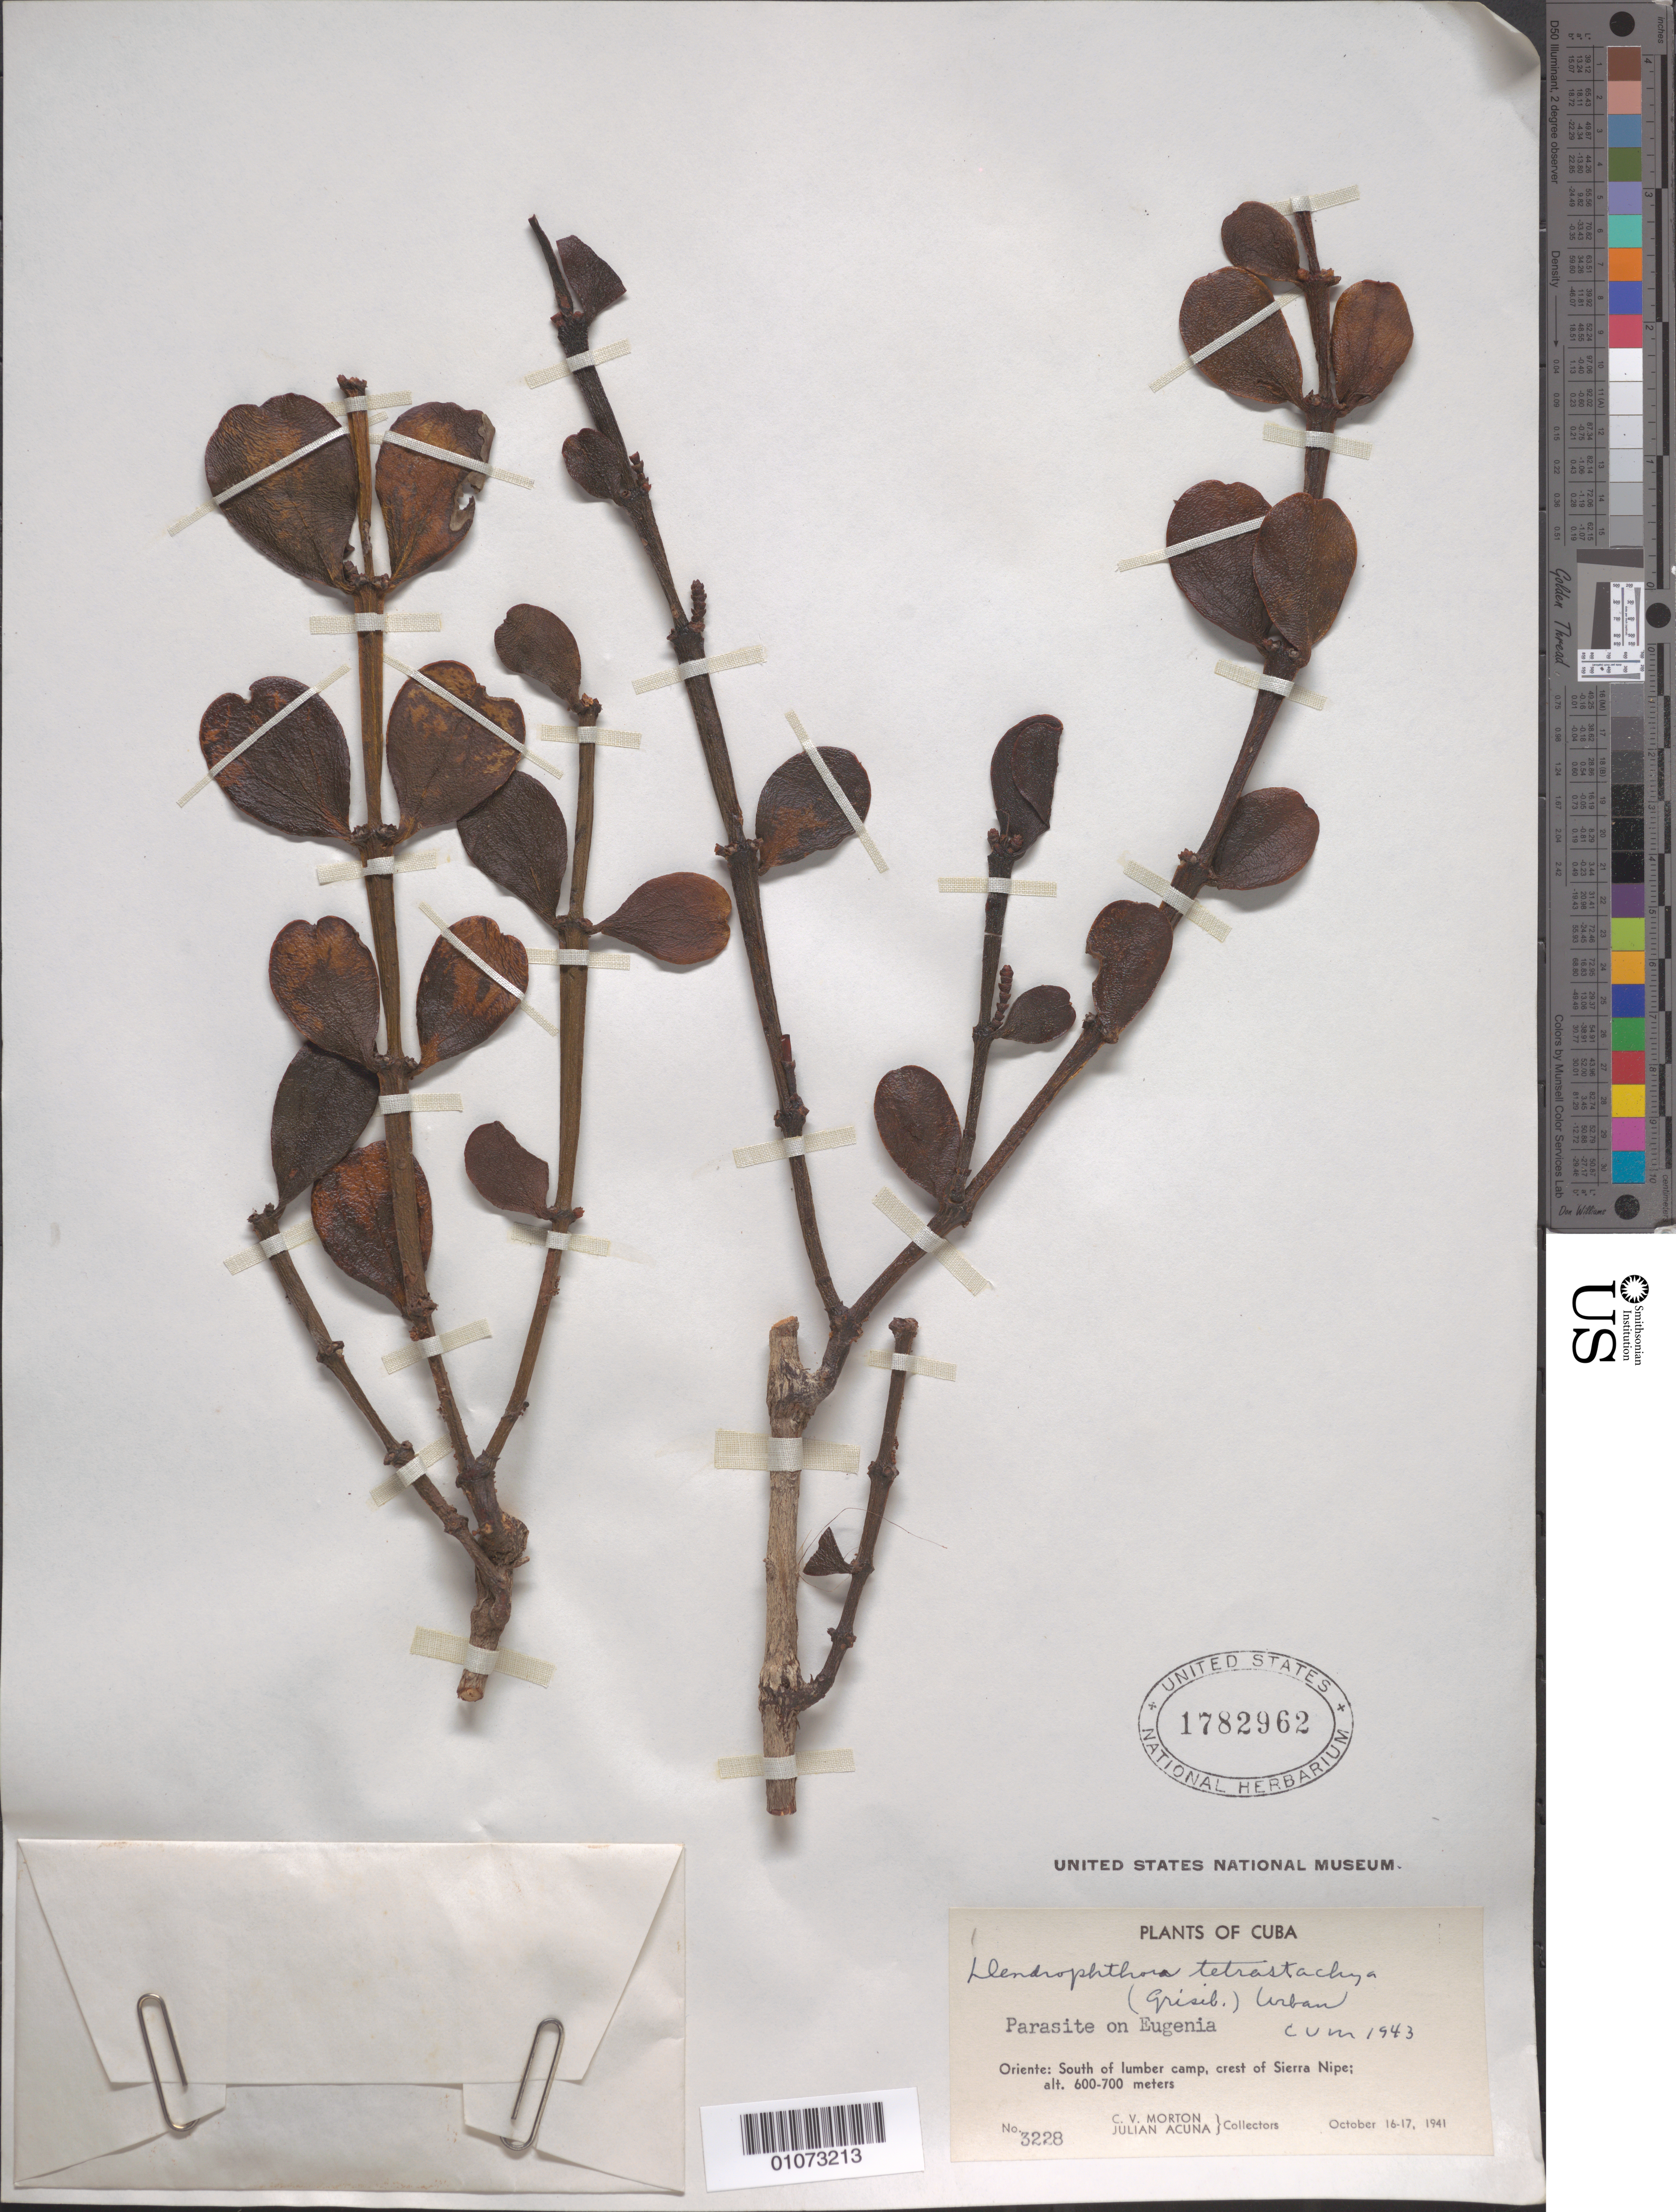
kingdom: Plantae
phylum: Tracheophyta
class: Magnoliopsida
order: Santalales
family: Viscaceae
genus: Dendrophthora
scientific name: Dendrophthora tetrastachya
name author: (C. Wright ex Griseb.) Urb.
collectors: C. V. Morton & J. Acuña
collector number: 3228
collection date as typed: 16 Oct 1941 to 17 Oct 1914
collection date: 1914-10-17/1941-10-16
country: Cuba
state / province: Holguín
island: Cuba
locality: Crest of Sierra Nipe, south of lumber camp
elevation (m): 600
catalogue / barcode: US 1782962